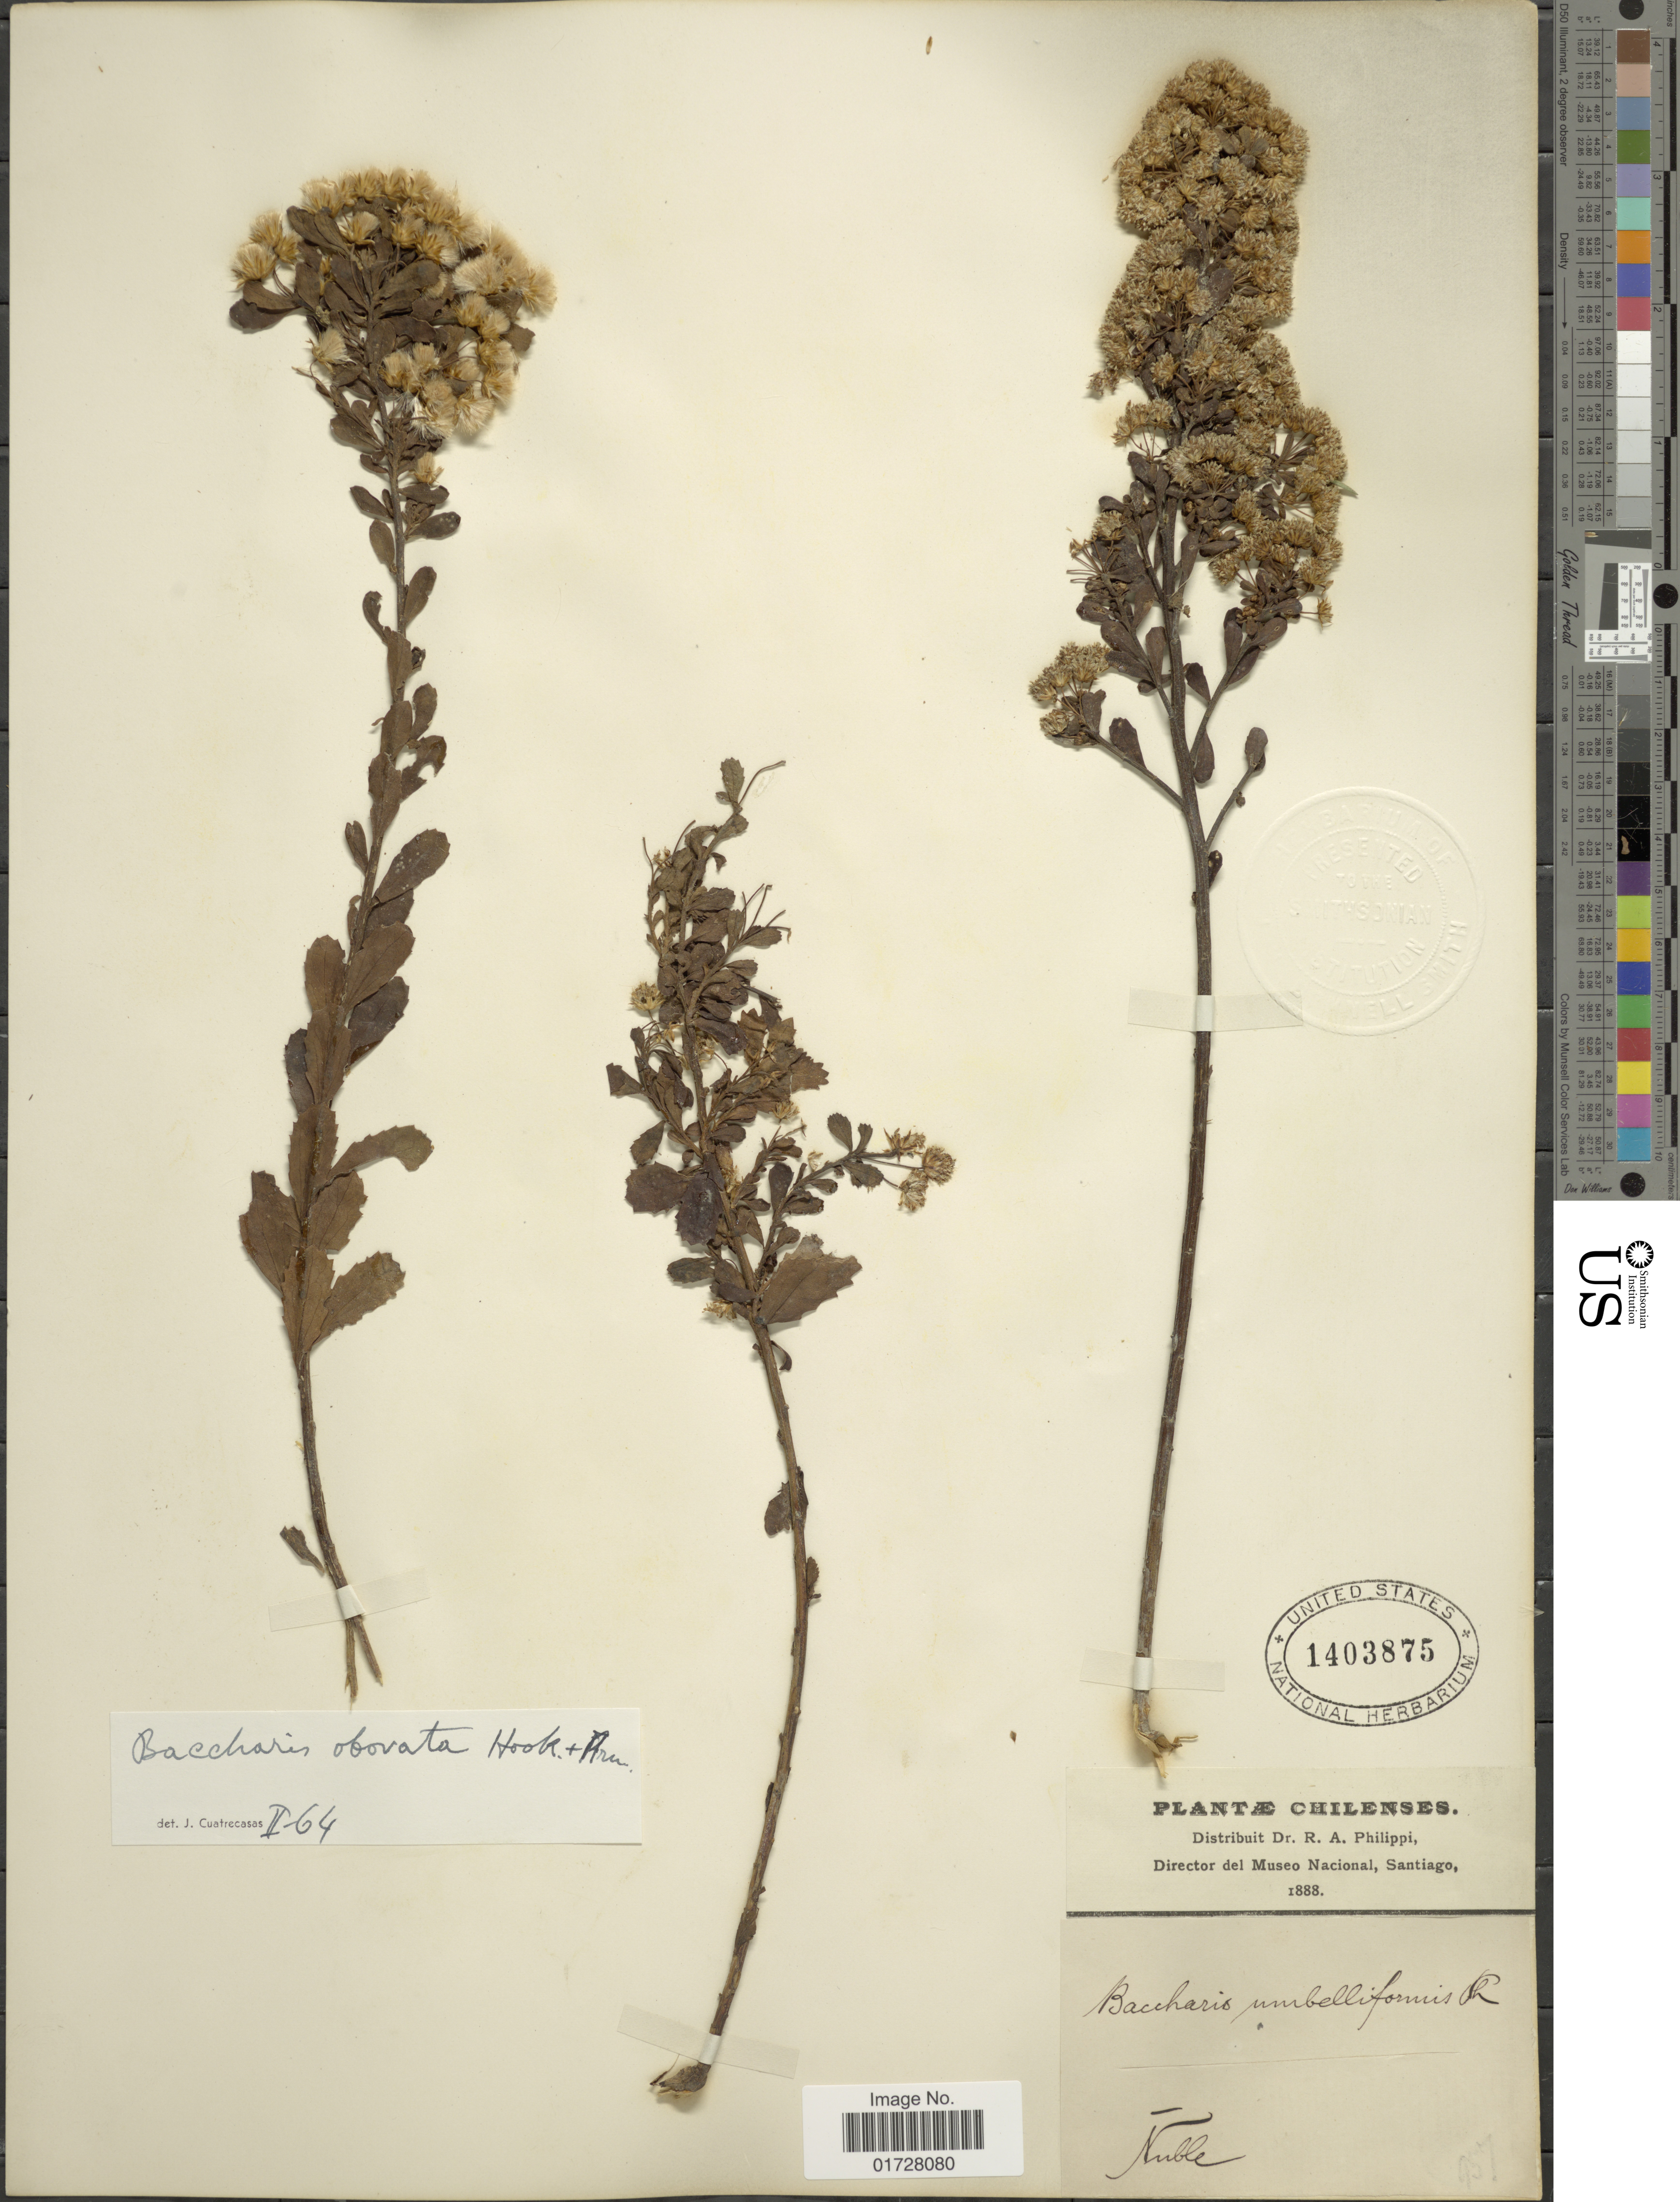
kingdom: Plantae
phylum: Tracheophyta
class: Magnoliopsida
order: Asterales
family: Asteraceae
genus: Baccharis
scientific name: Baccharis concava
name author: (Ruiz & Pav.) Pers.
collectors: R. A. Philippi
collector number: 957?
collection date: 1888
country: Chile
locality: Nuble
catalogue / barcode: US 1403875